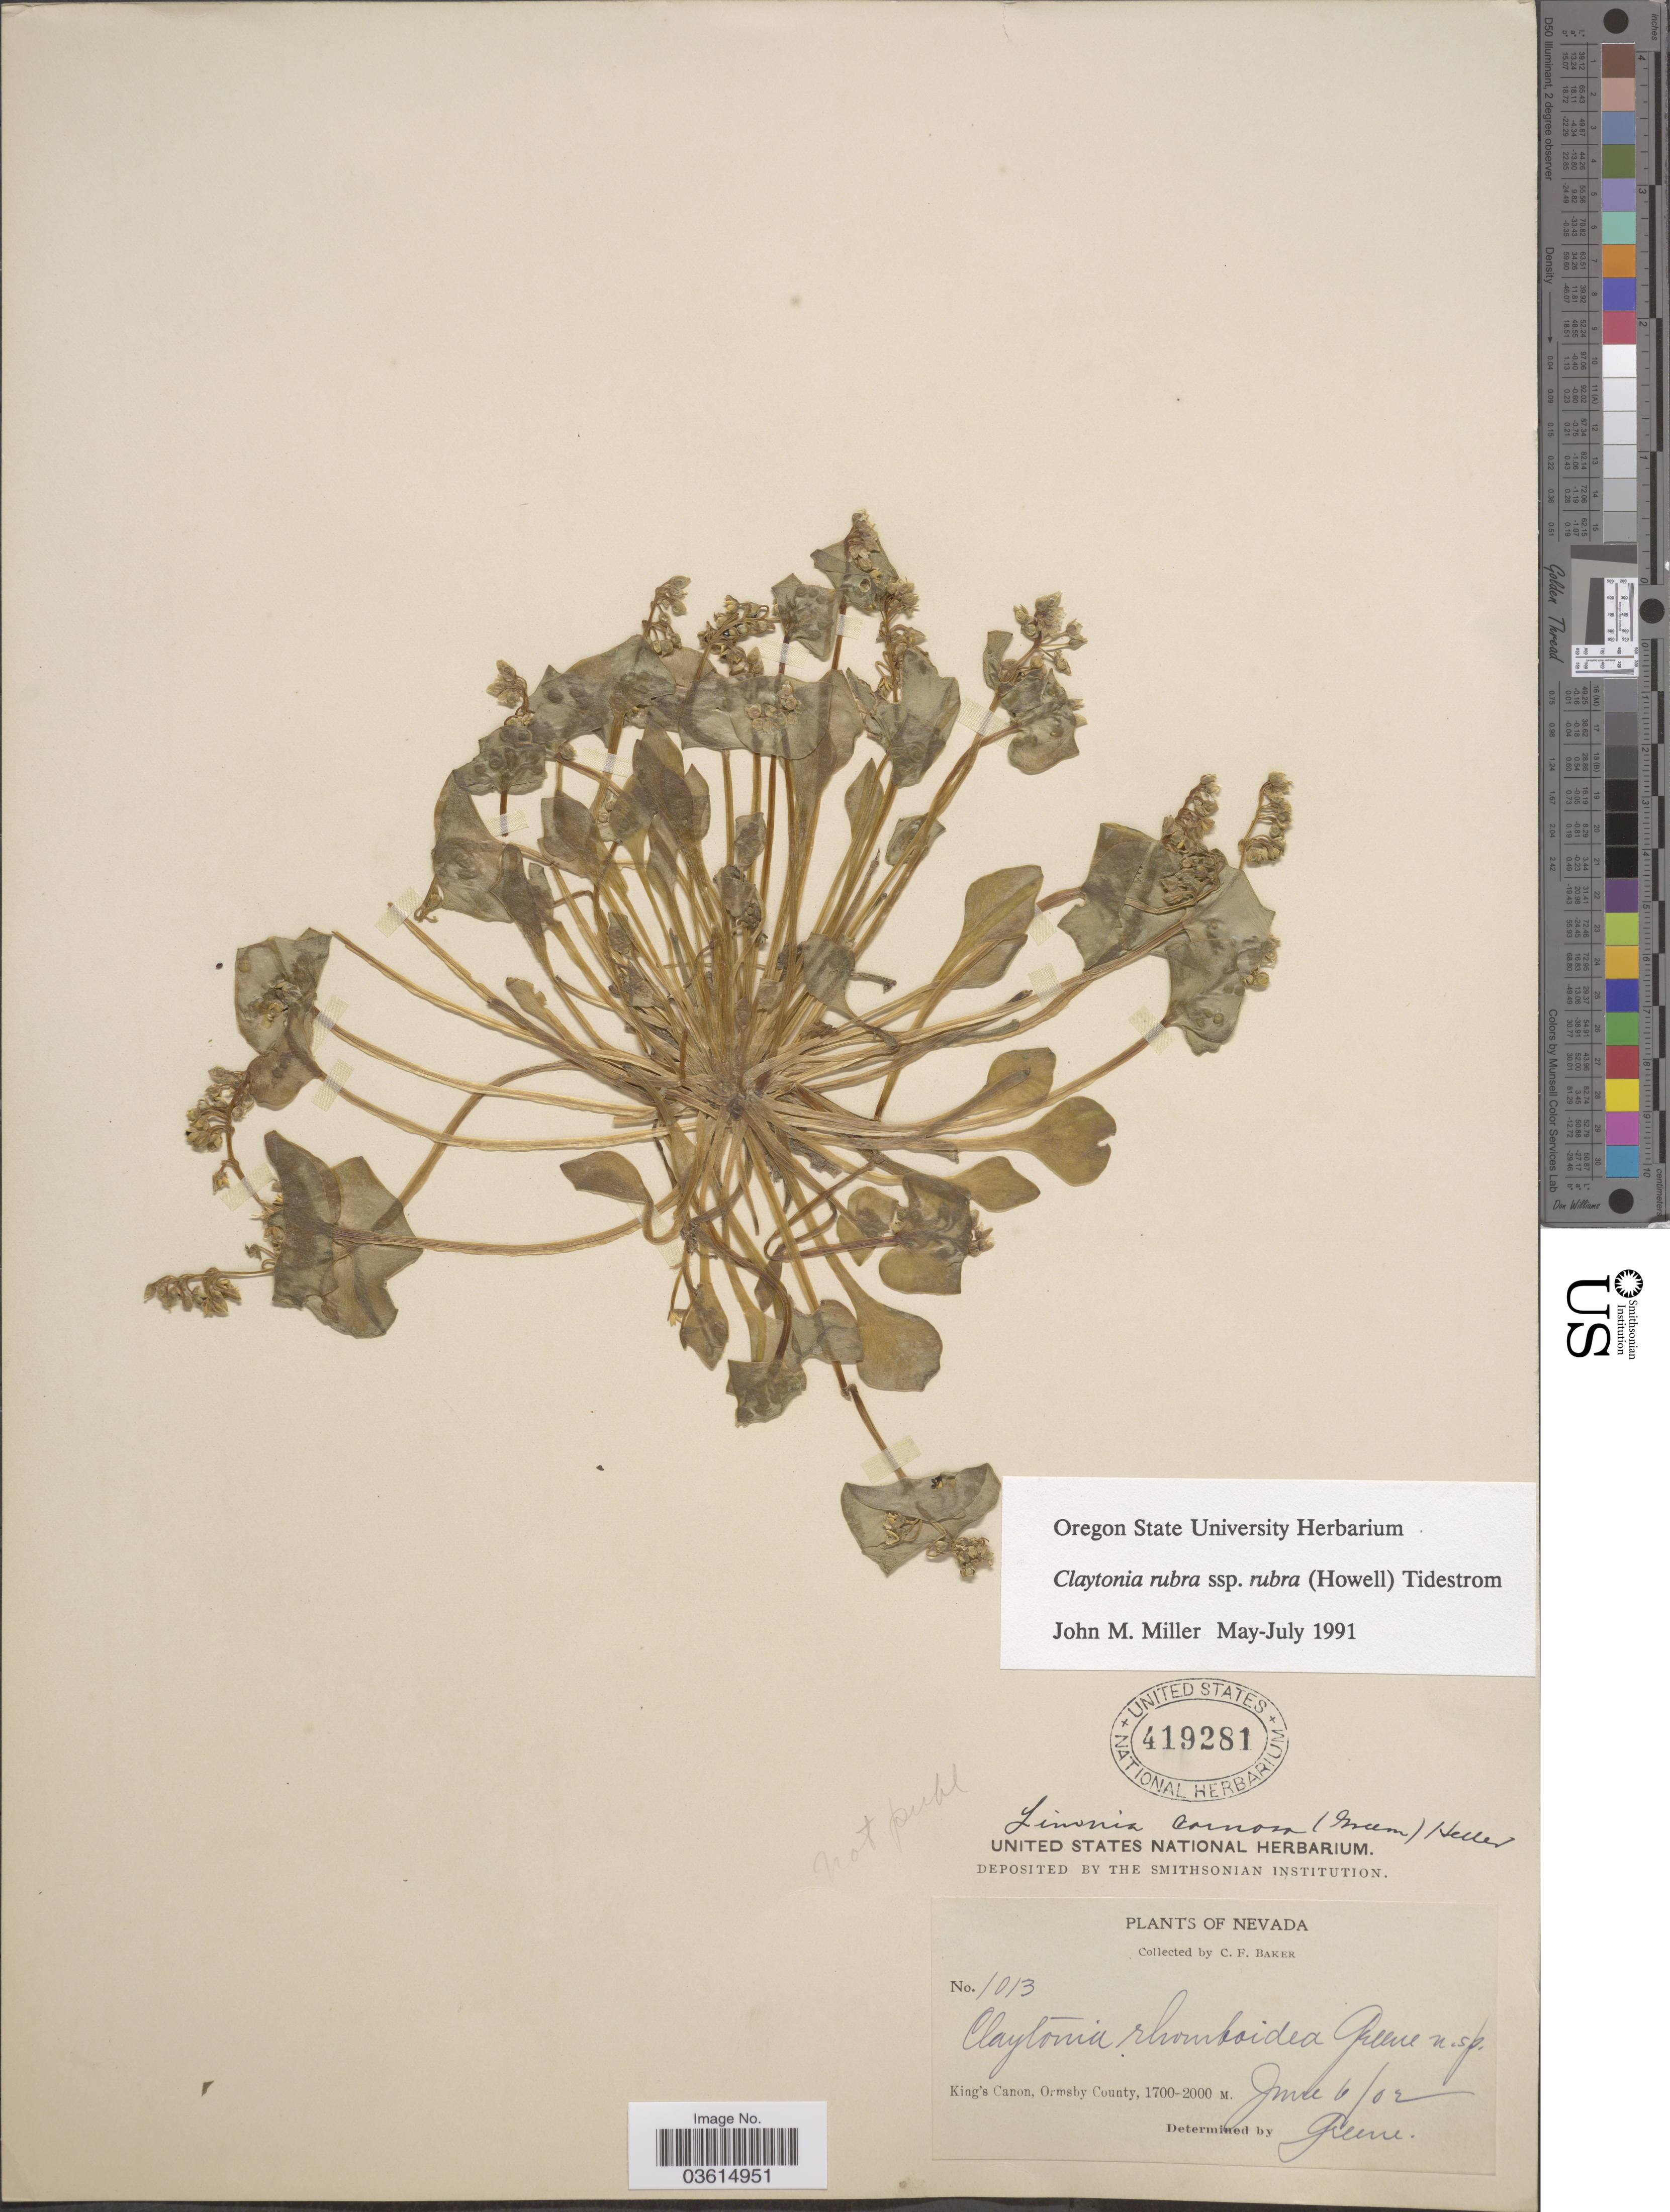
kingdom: Plantae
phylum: Tracheophyta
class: Magnoliopsida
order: Caryophyllales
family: Montiaceae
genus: Claytonia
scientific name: Claytonia rubra subsp. rubra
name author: (Howell) Tidestr.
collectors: C. F. Baker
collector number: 1013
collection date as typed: Transcribed d/m/y: 6/6/2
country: United States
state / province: Nevada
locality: King's Canon, Ormsby County.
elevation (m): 1700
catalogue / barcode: US 419281